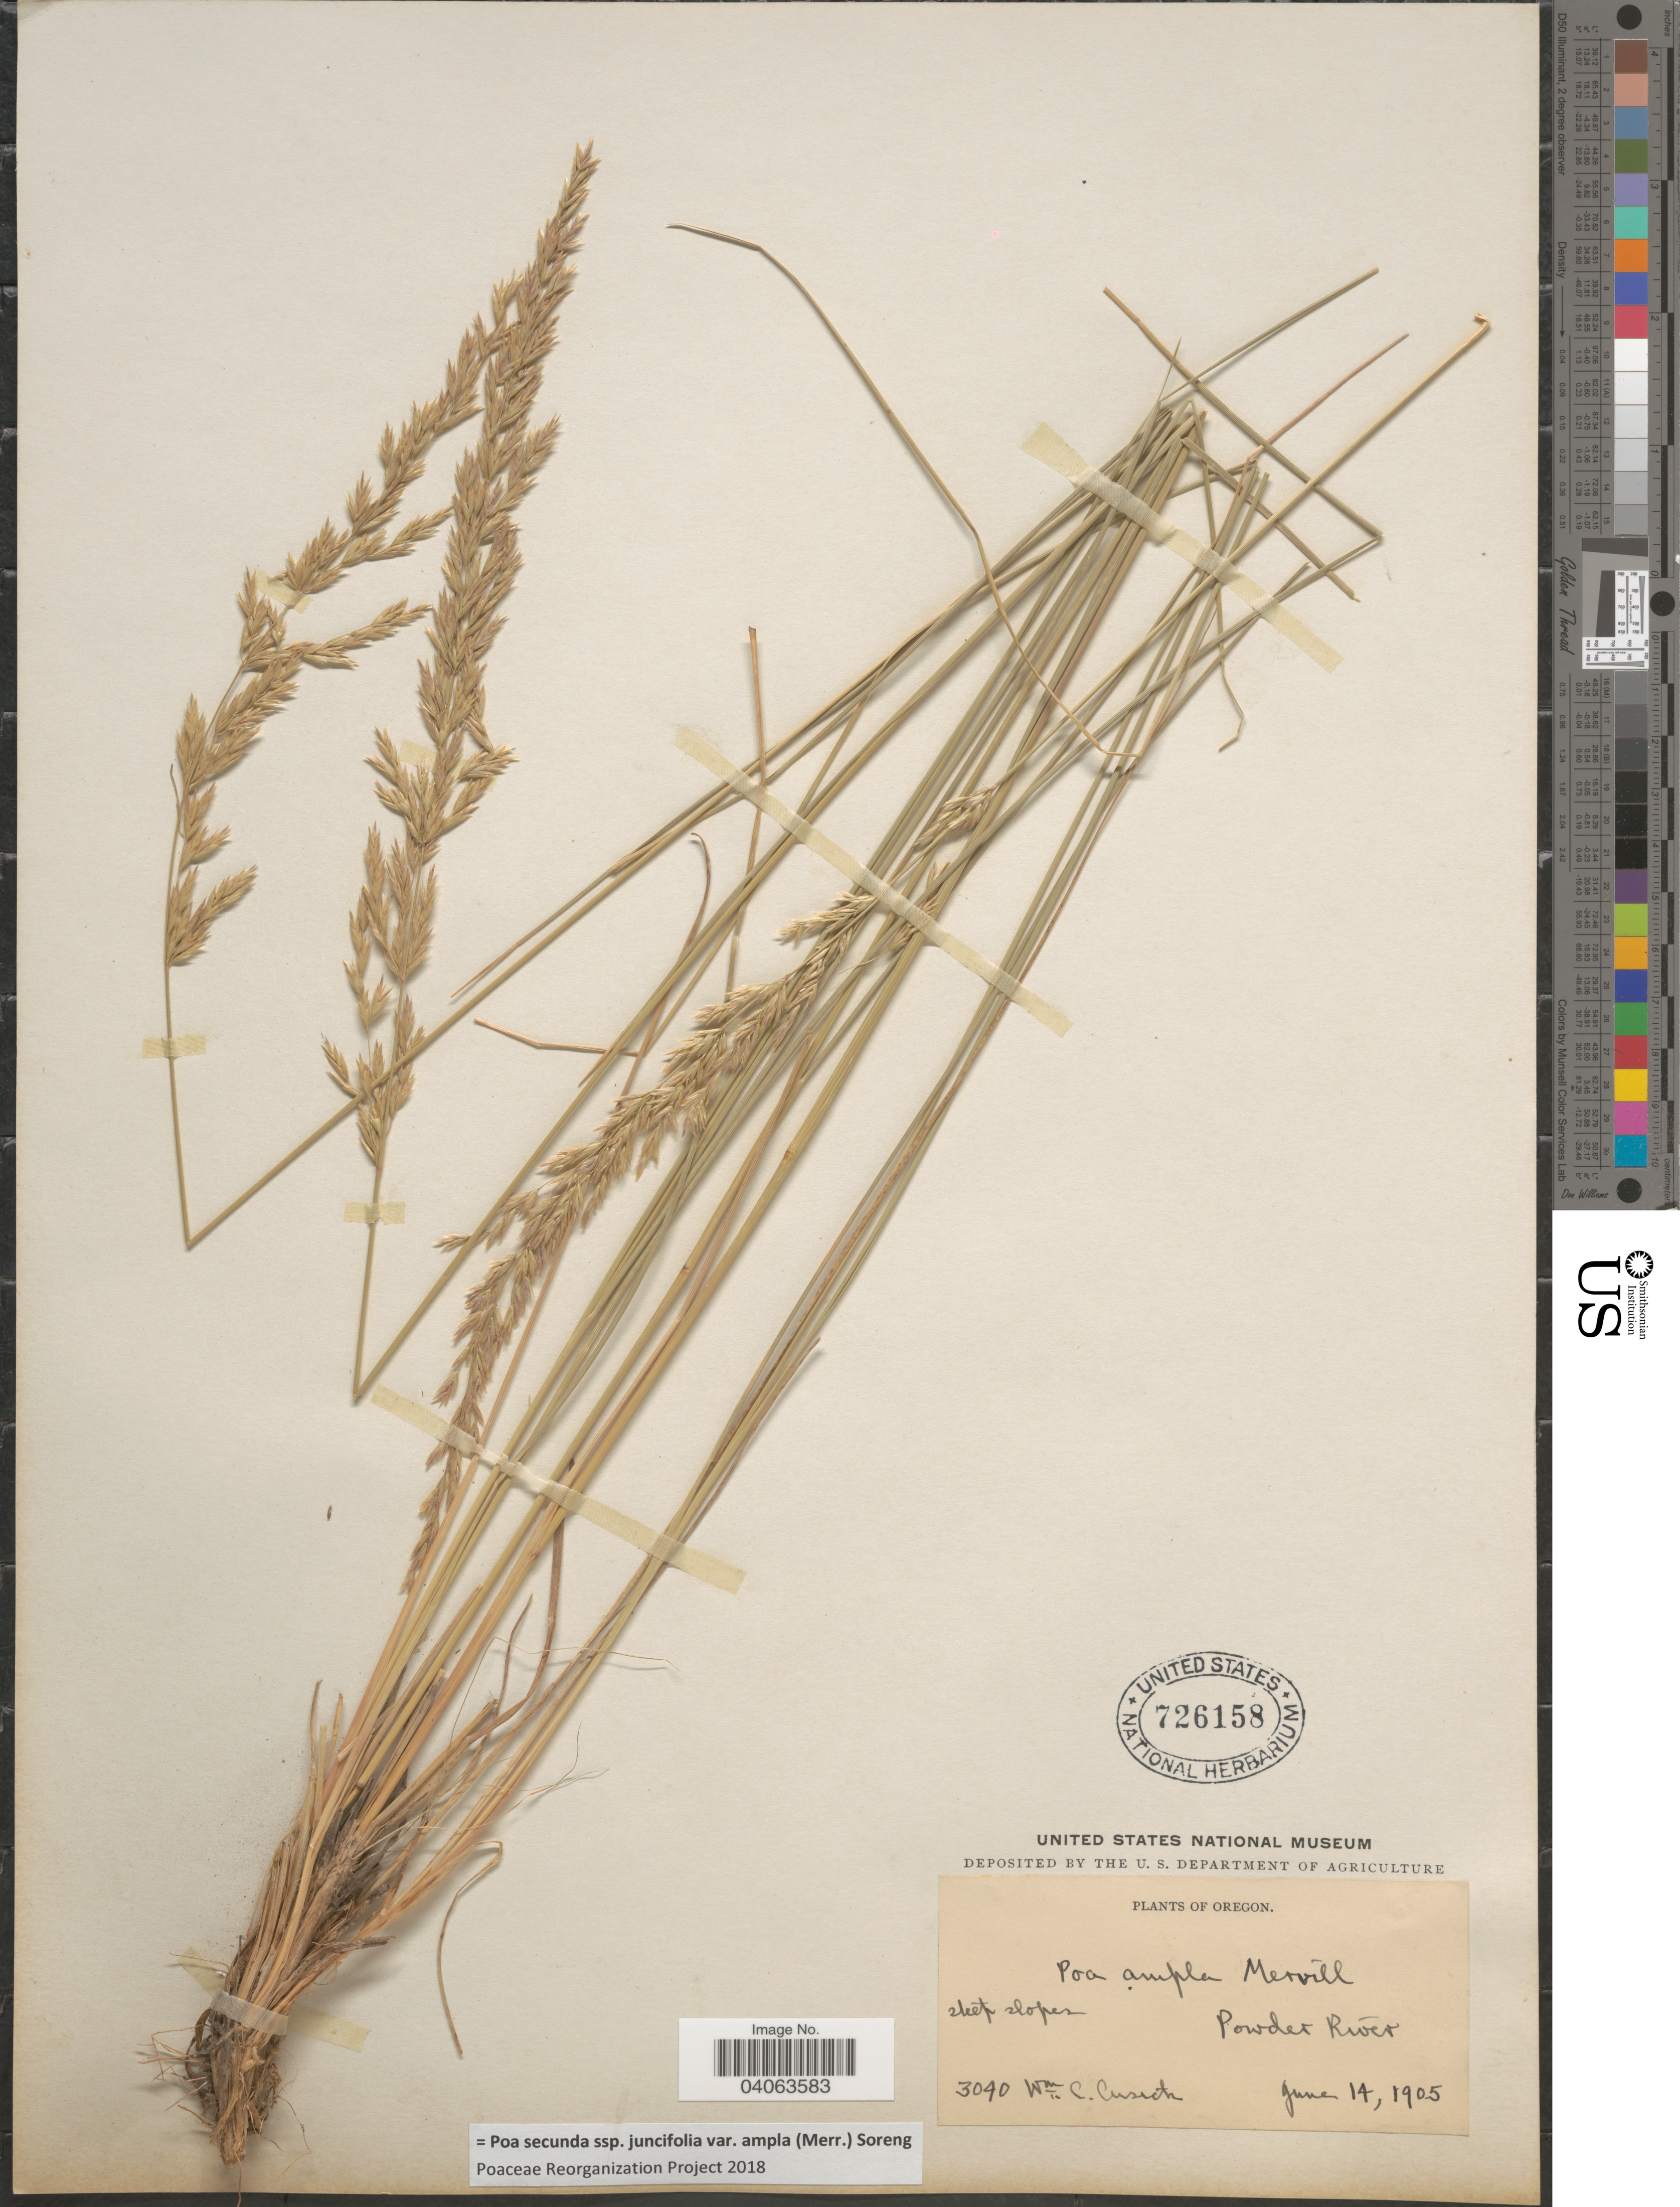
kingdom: Plantae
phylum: Tracheophyta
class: Liliopsida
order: Poales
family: Poaceae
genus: Poa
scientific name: Poa secunda subsp. juncifolia var. ampla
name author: (Merr.) Soreng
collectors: W. C. Cusick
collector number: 3040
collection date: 1905-06-14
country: United States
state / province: Oregon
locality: Powder River.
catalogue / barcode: US 726158